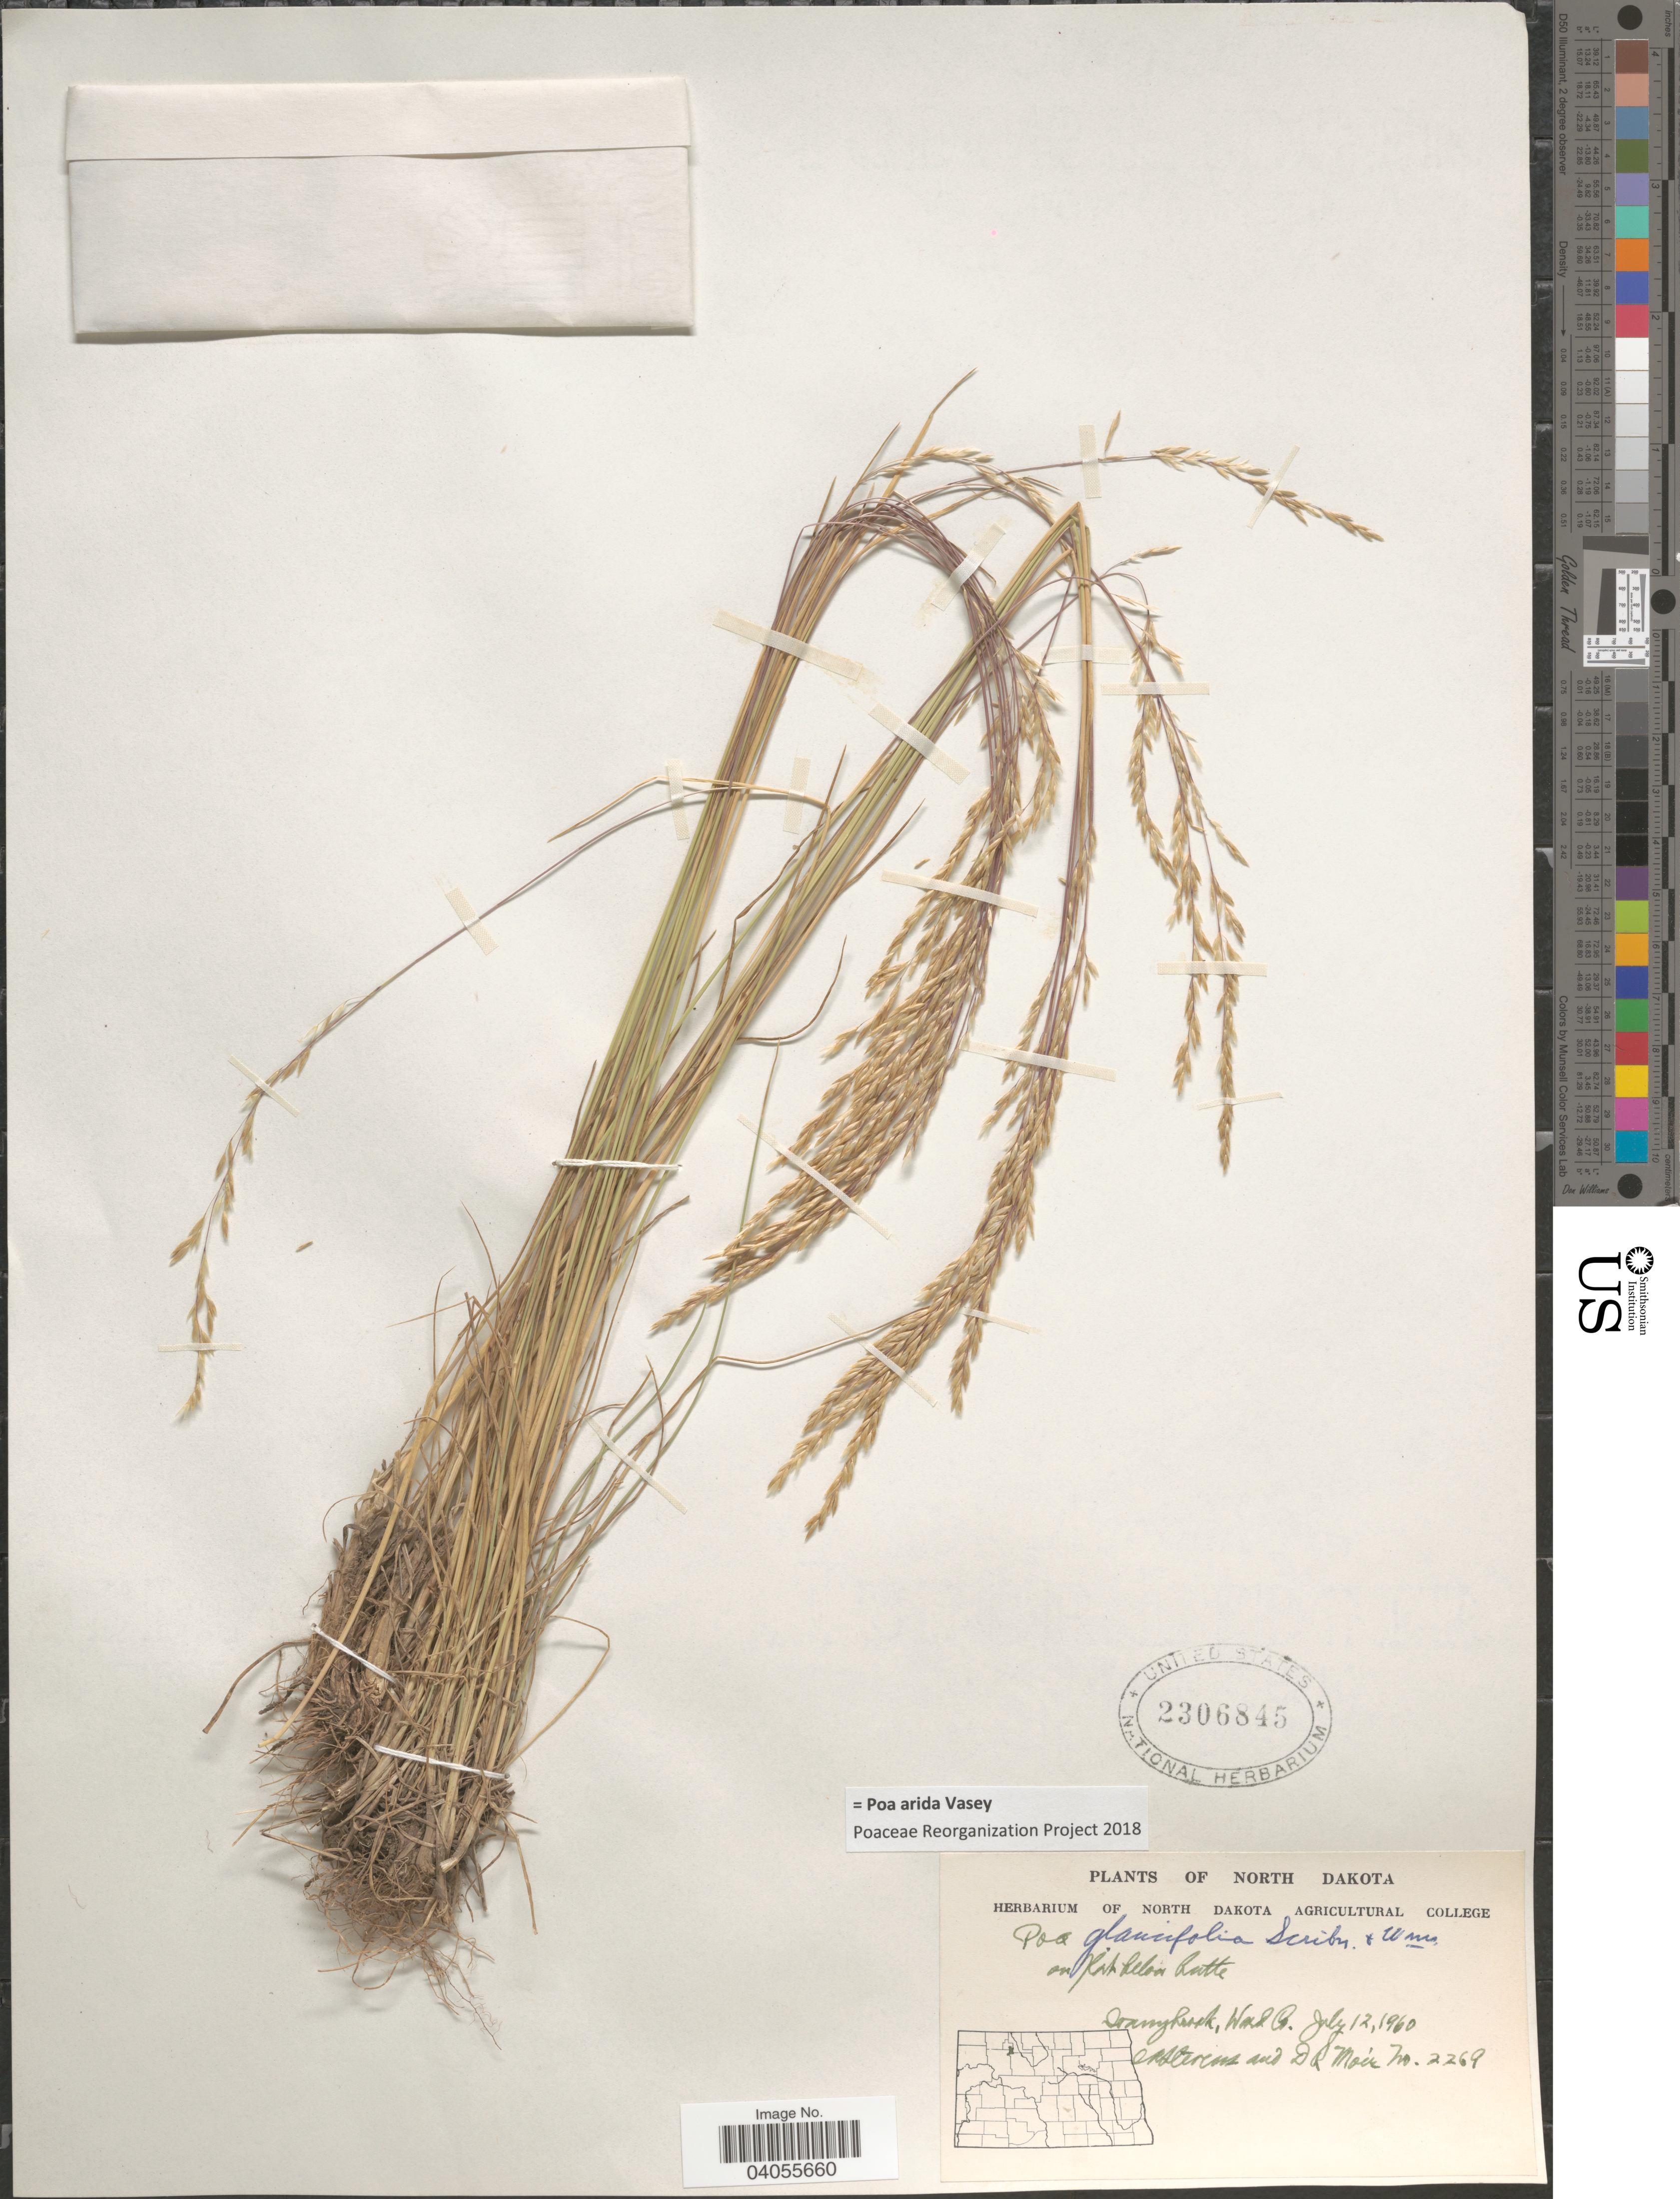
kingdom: Plantae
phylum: Tracheophyta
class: Liliopsida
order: Poales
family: Poaceae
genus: Poa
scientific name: Poa arida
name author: Vasey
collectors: O. A. Stevens & D. Moir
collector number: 2269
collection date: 1960-07-12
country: United States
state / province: North Dakota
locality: Donnybrook, Ward Co.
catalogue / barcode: US 2306845